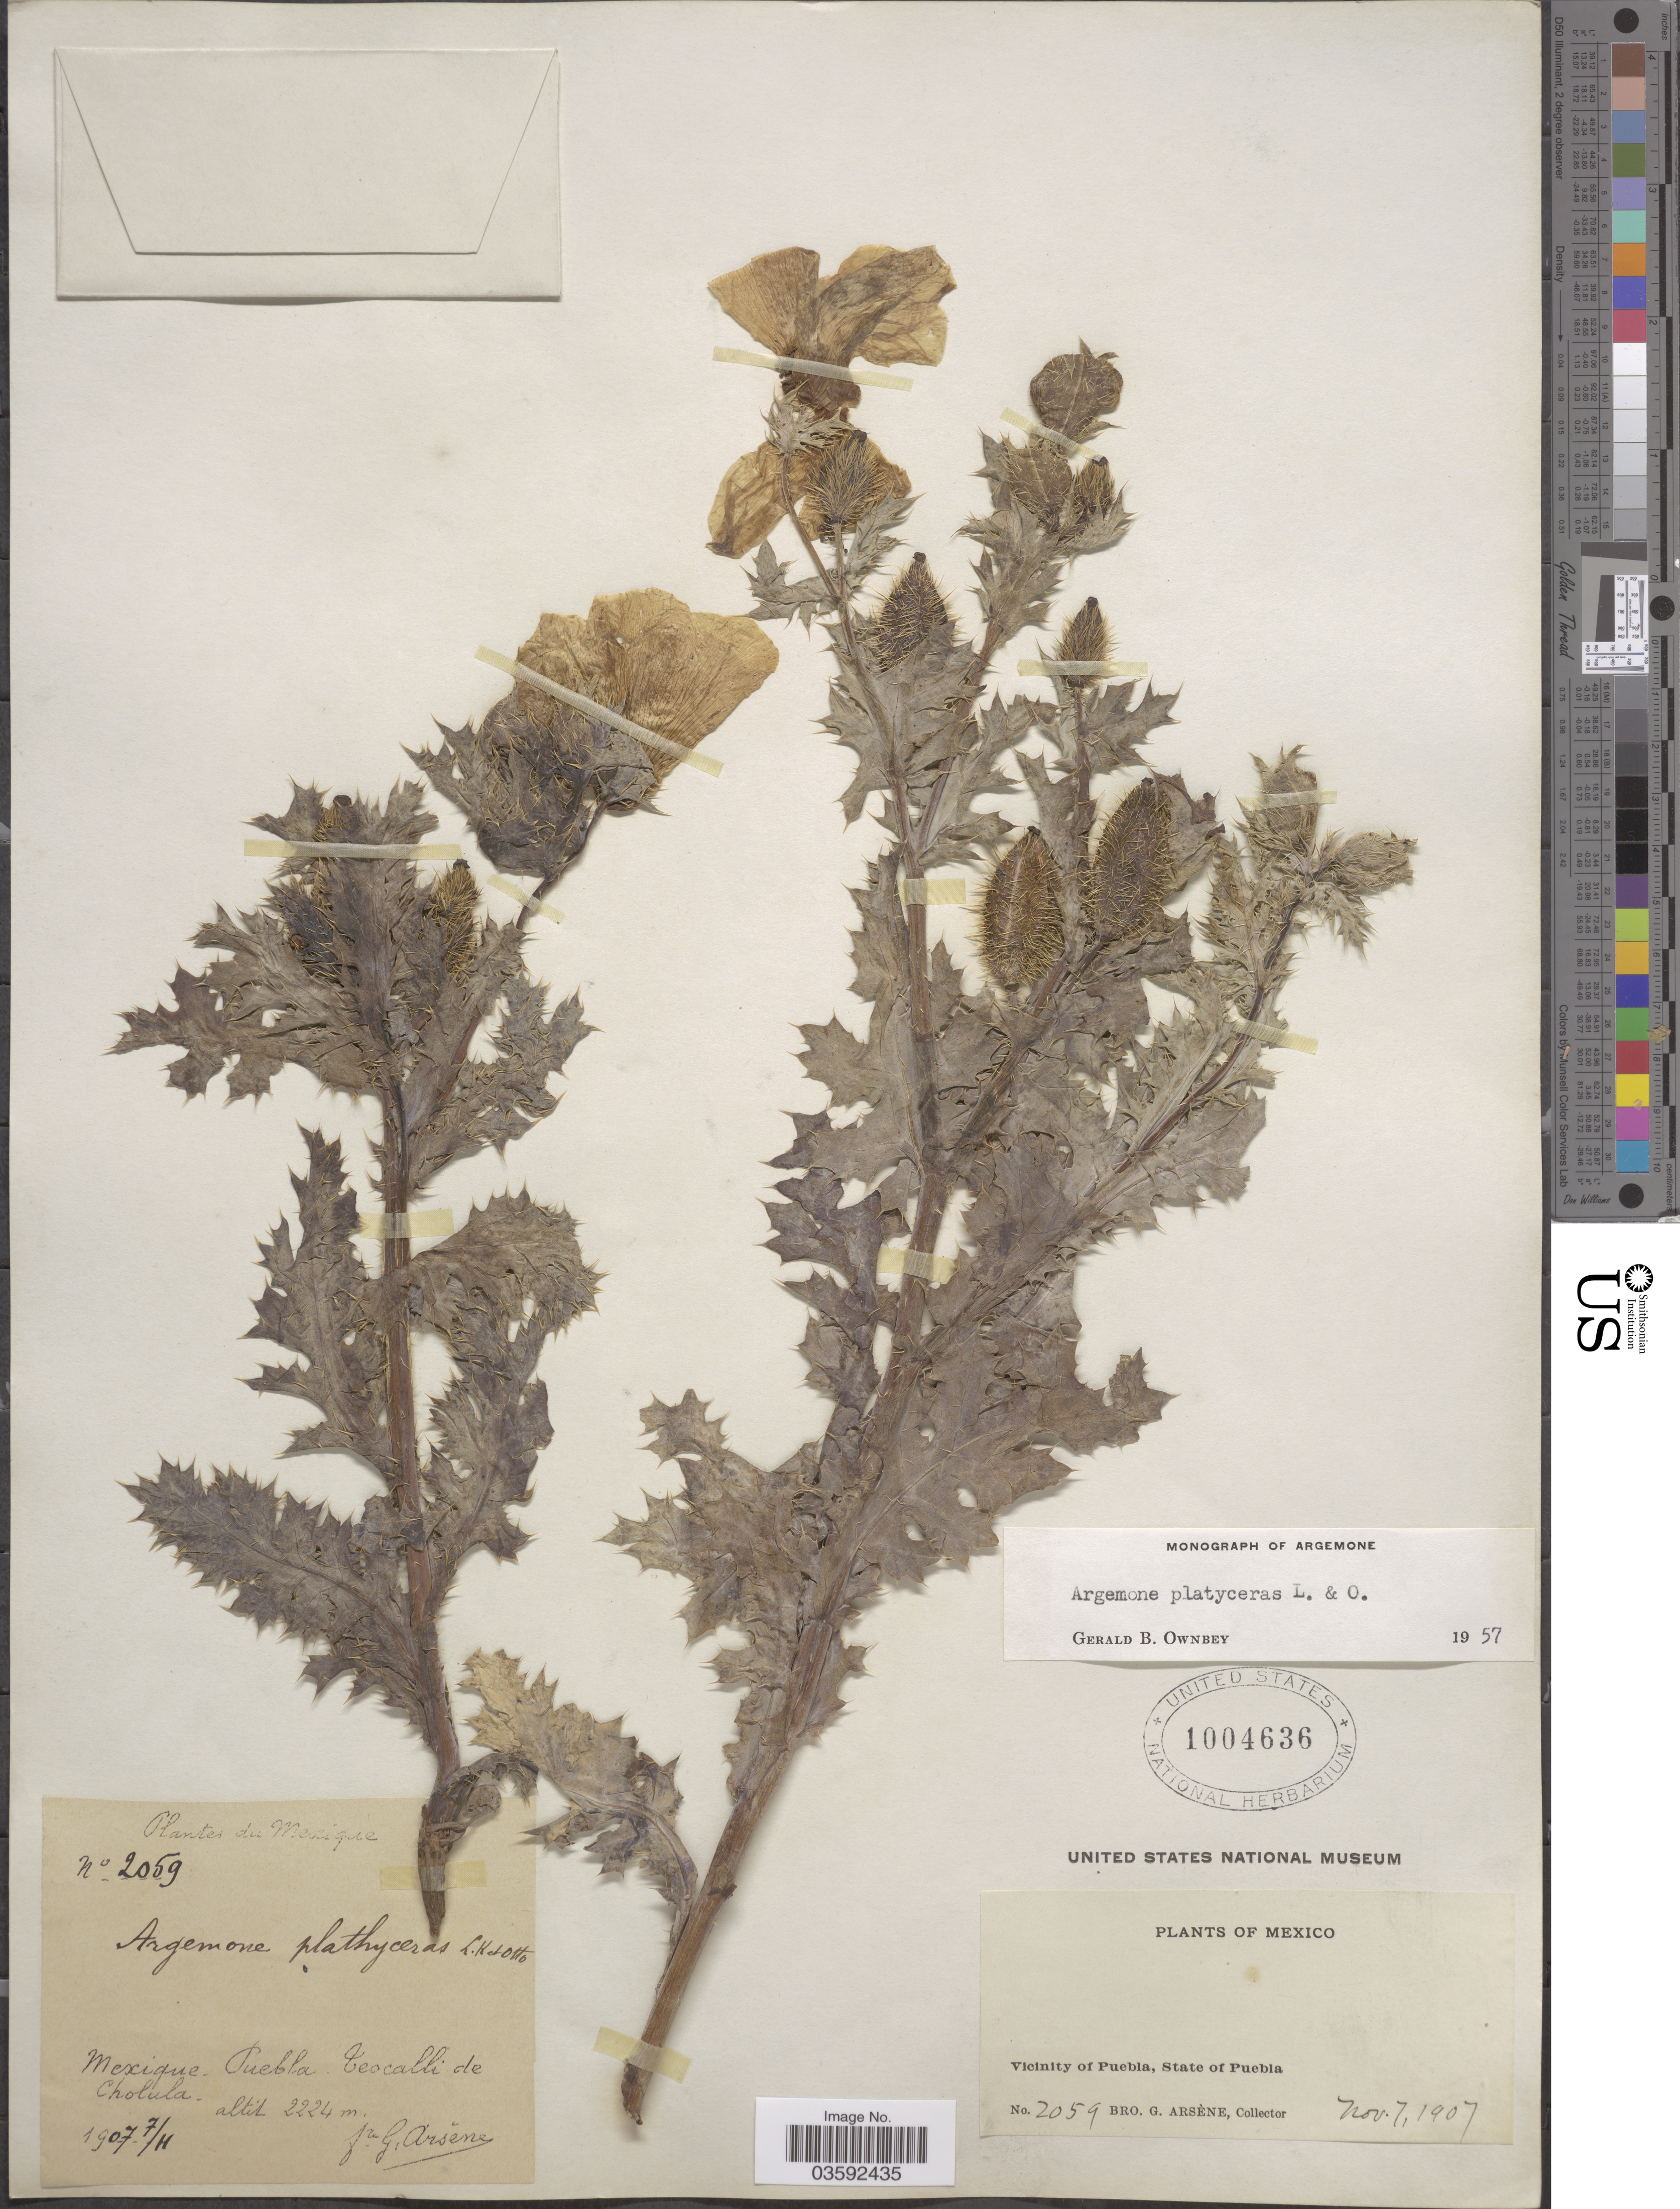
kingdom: Plantae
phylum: Tracheophyta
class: Magnoliopsida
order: Ranunculales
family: Papaveraceae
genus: Argemone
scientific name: Argemone platyceras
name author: Link & Otto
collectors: Bro. G. Arsène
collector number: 2059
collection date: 1907-11-07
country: Mexico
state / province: Puebla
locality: Teocalli de Cholula. Vicinity of Puebla.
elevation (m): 2224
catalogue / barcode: US 1004636